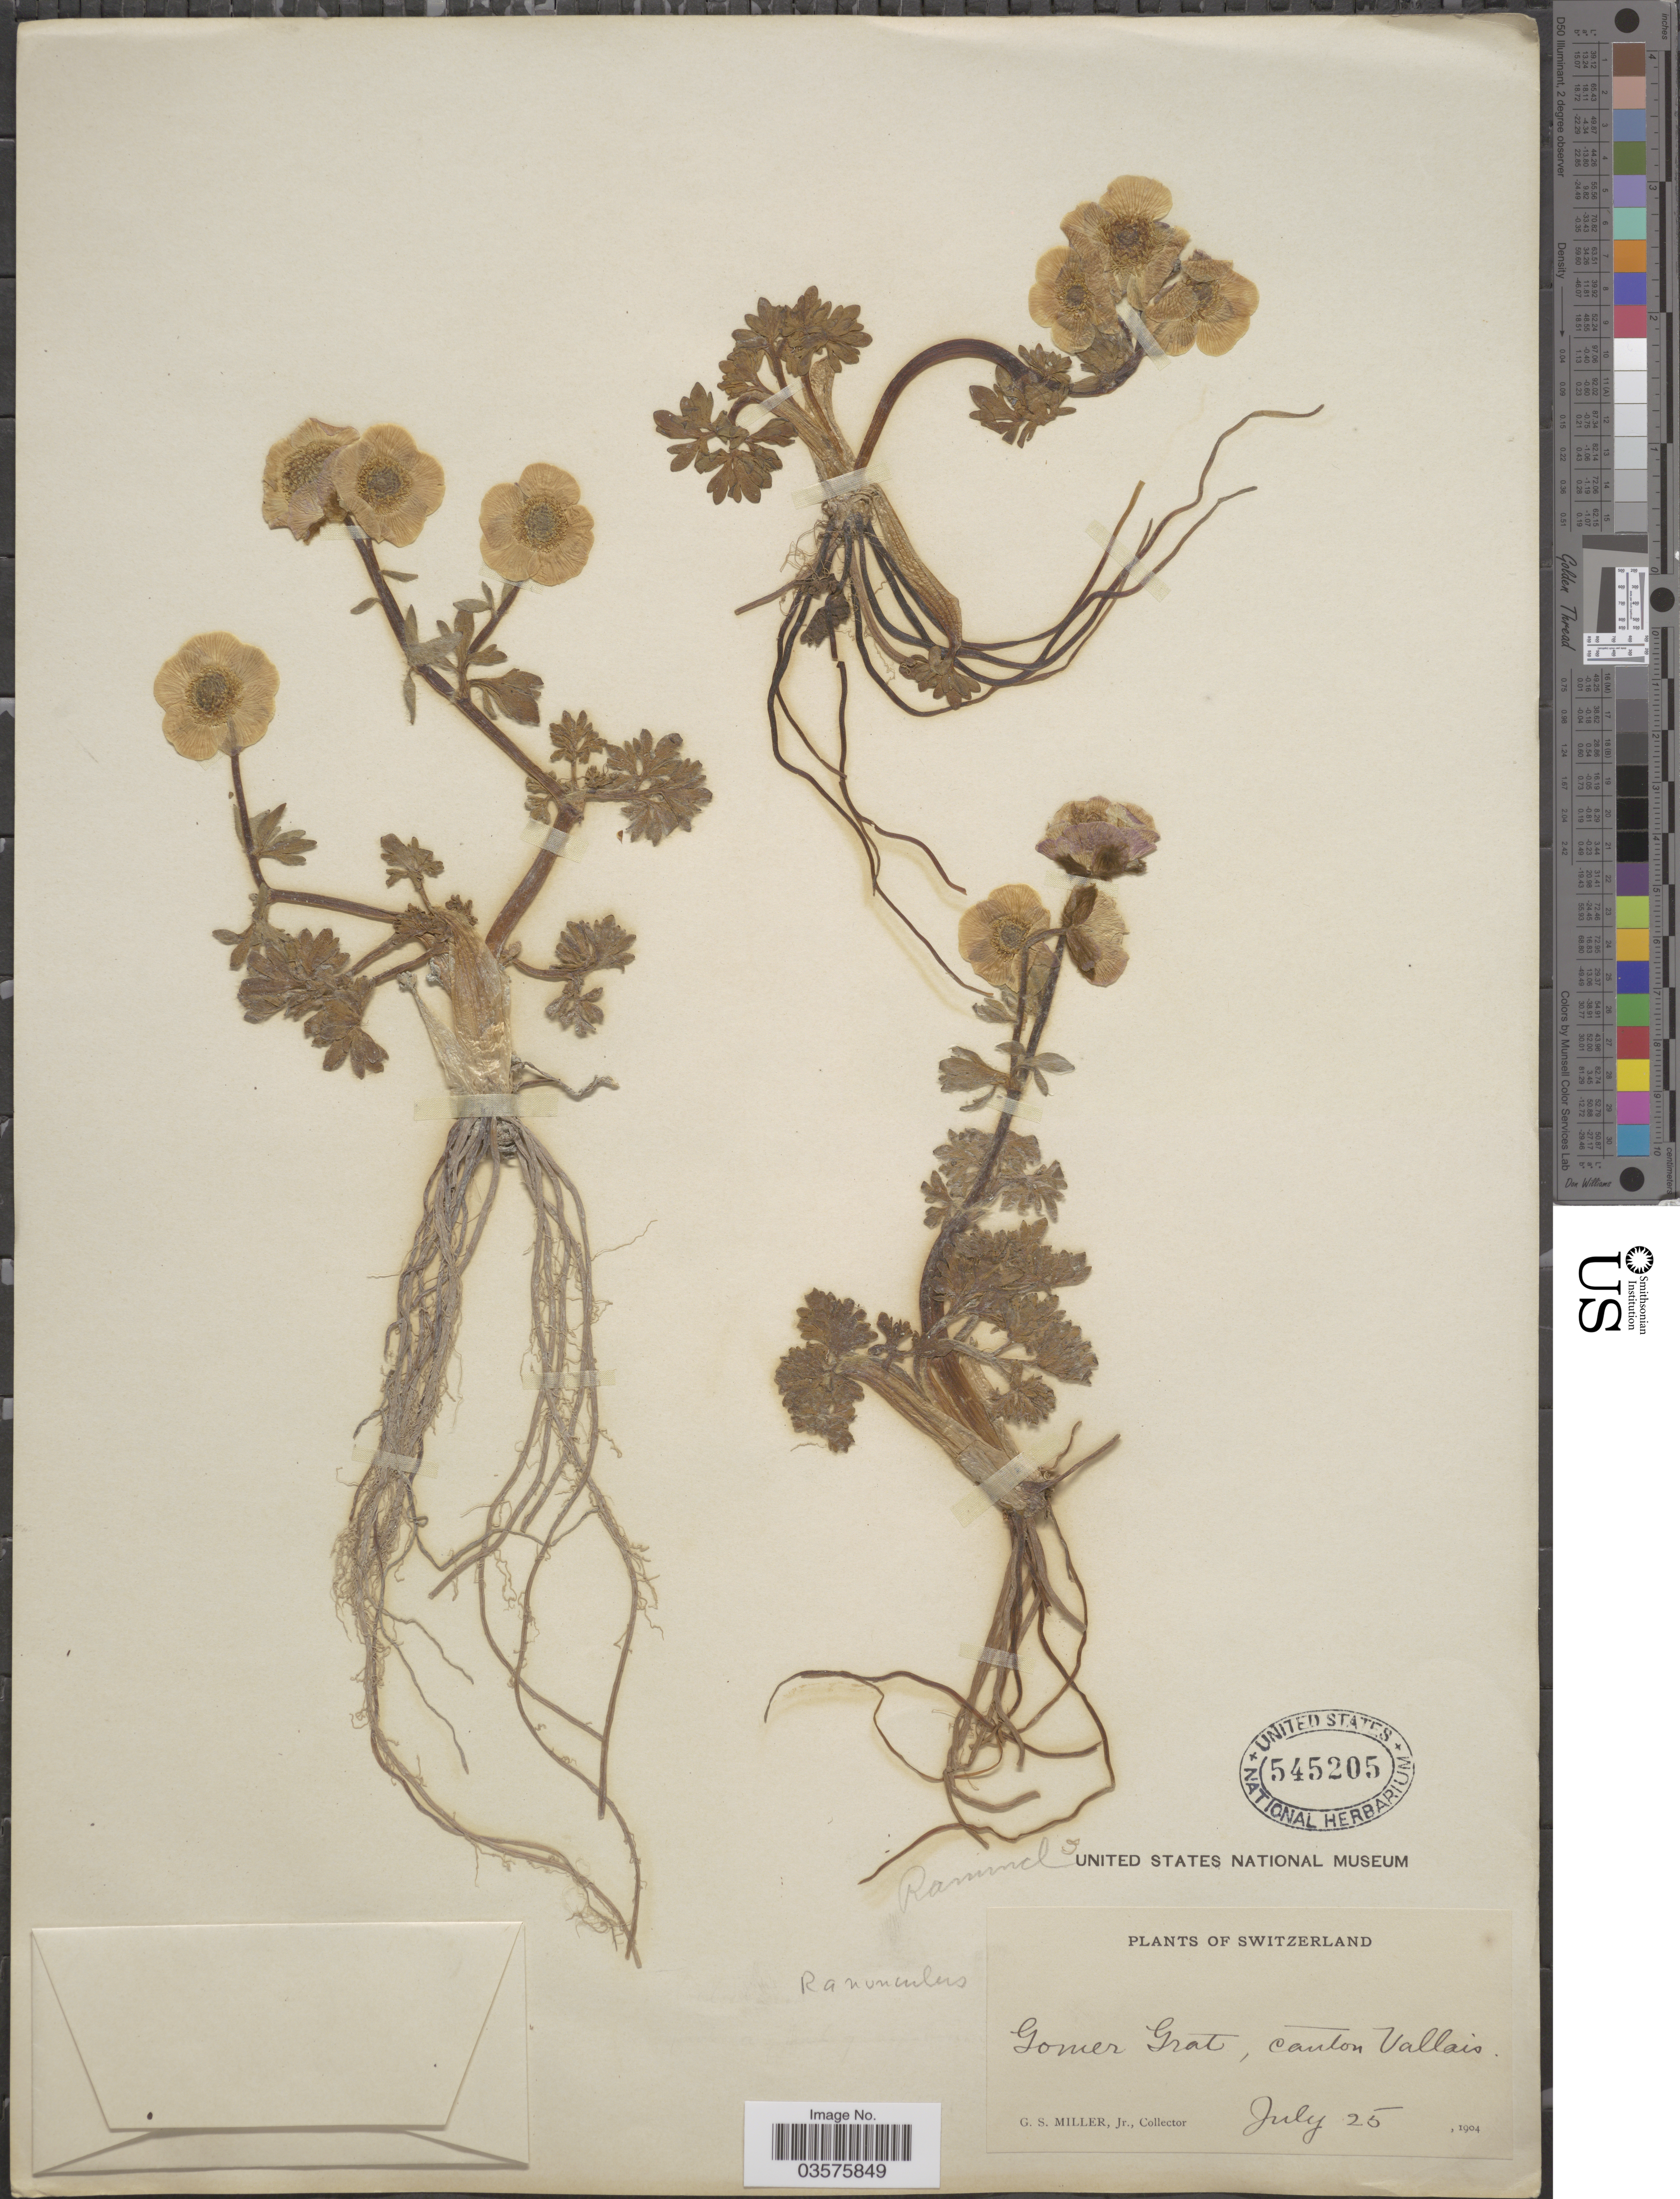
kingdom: Plantae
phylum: Tracheophyta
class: Magnoliopsida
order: Ranunculales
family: Ranunculaceae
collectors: G. S. Miller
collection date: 1904-07-25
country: Switzerland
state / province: Valais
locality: Gomer Grat, canton Vallais.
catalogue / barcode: US 545205